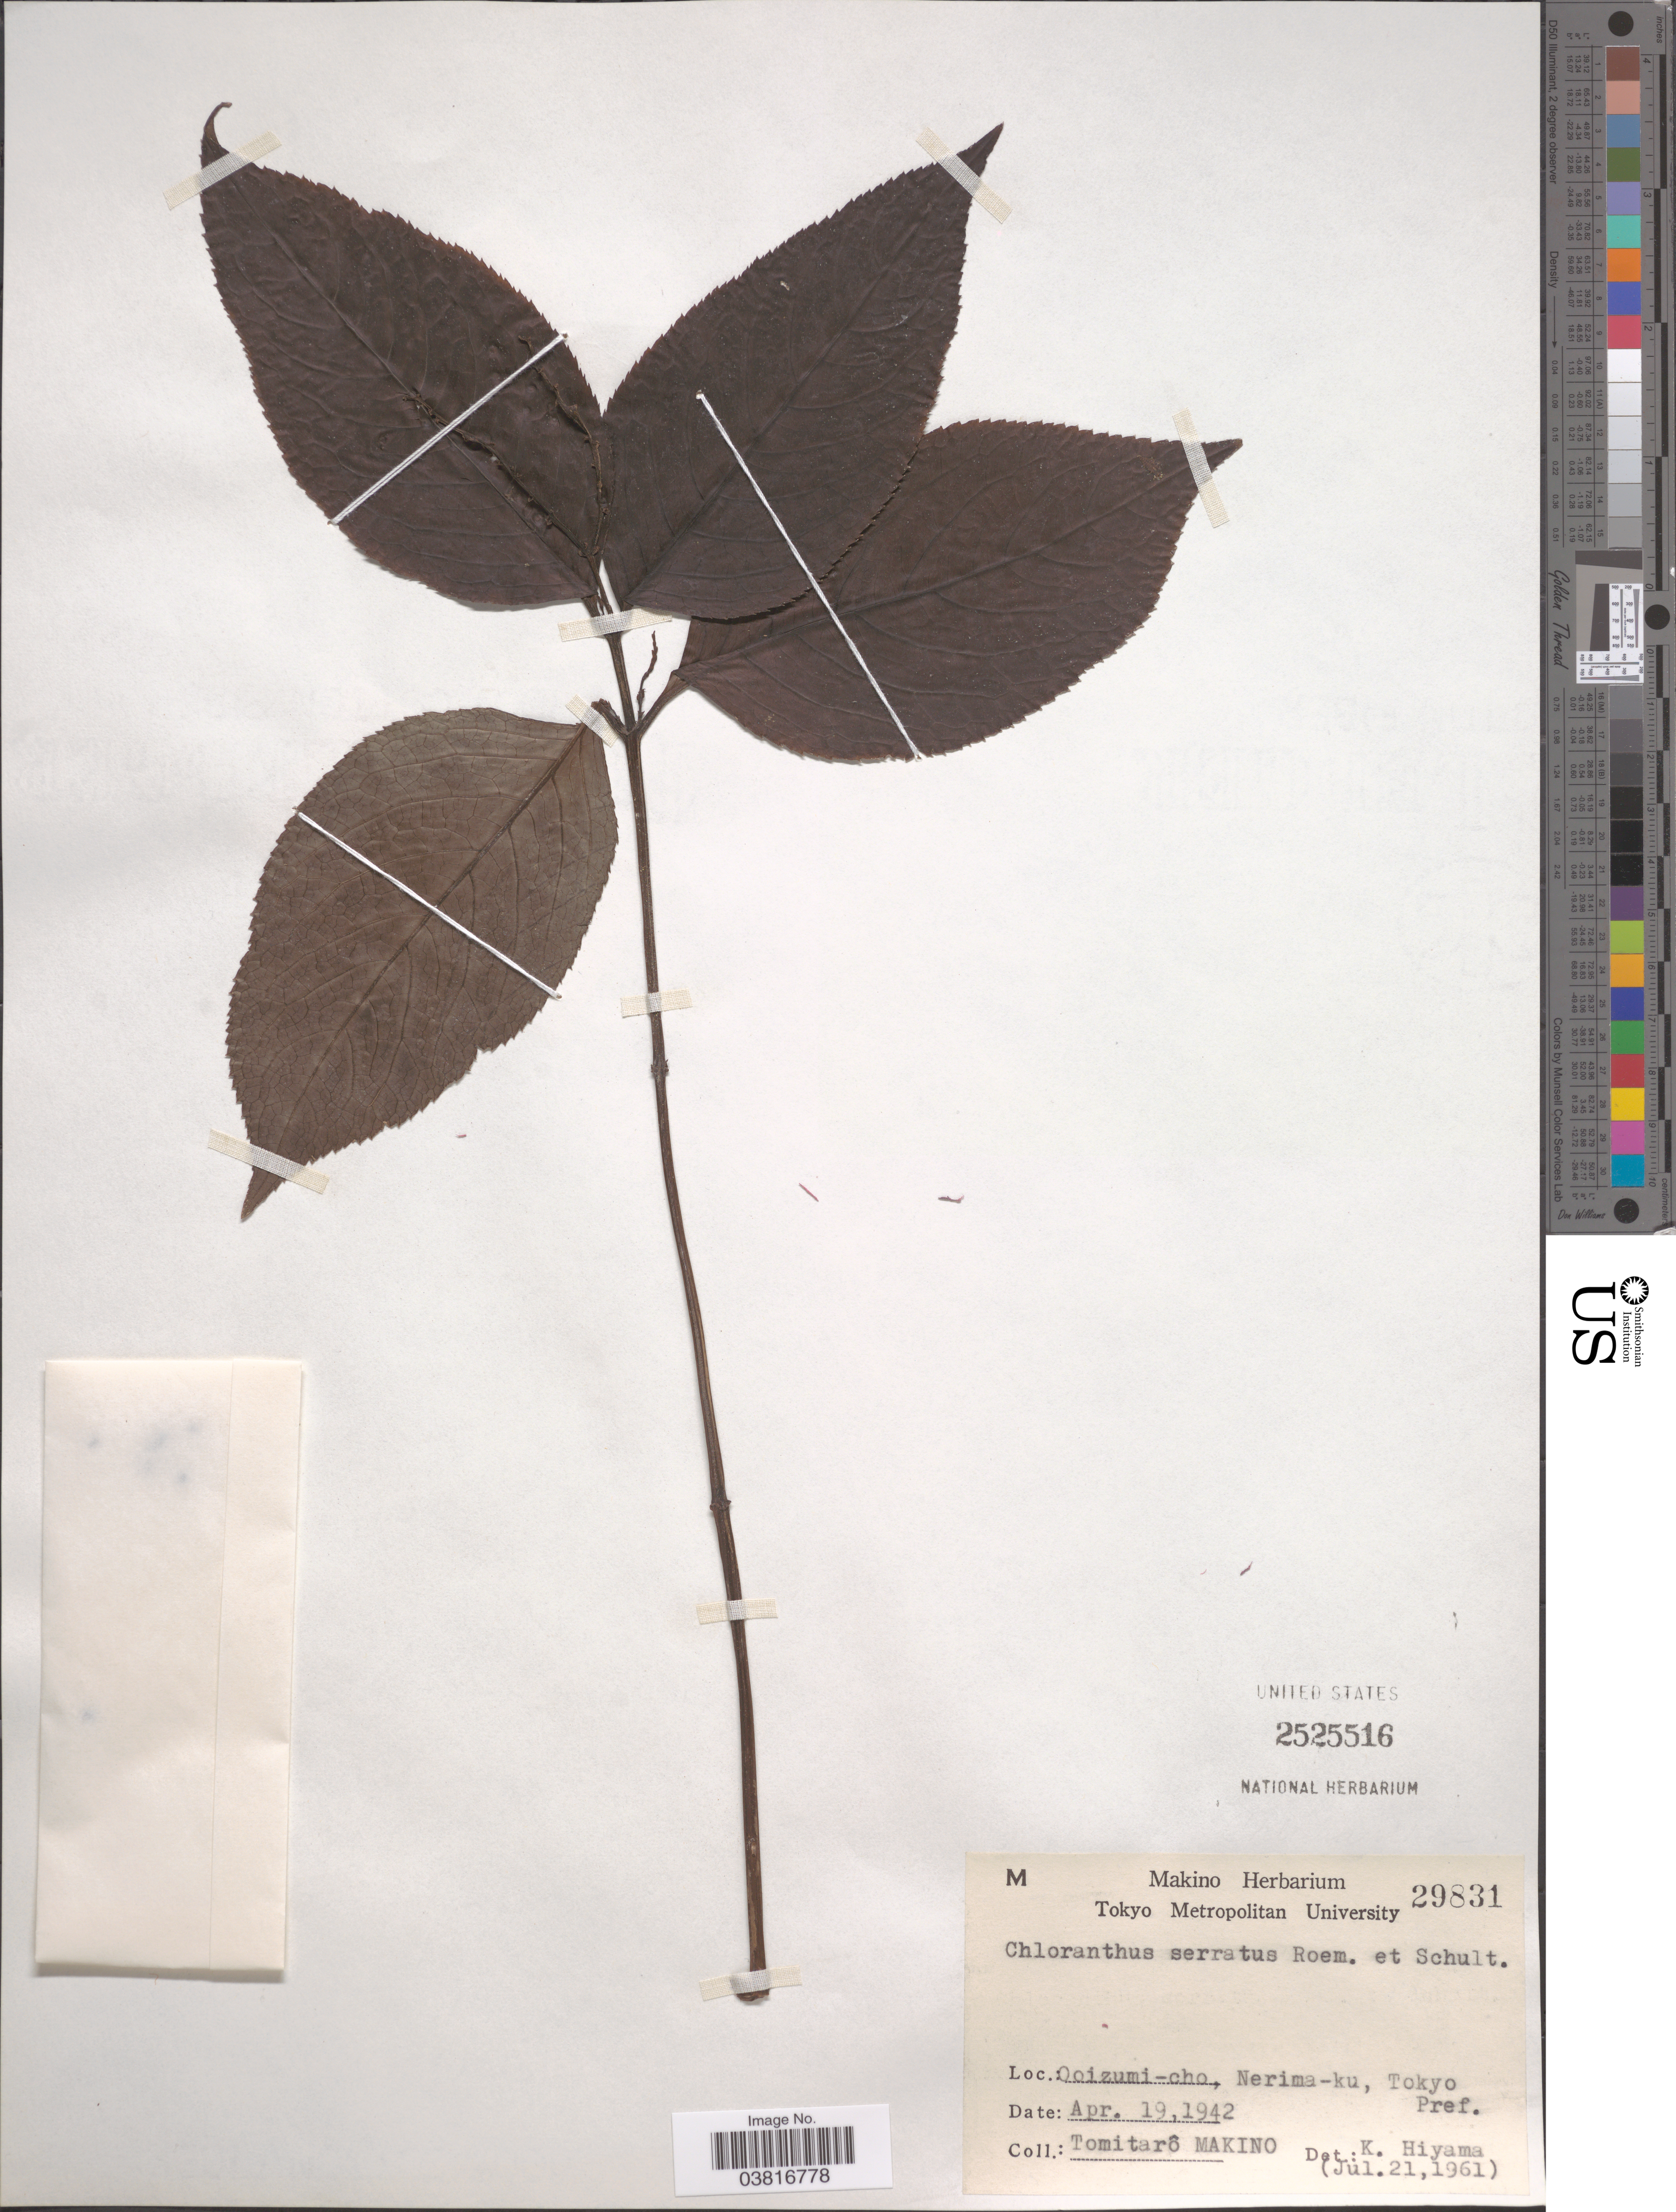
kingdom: Plantae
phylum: Tracheophyta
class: Magnoliopsida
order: Chloranthales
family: Chloranthaceae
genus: Chloranthus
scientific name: Chloranthus serratus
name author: (Thunb.) Roem. & Schult.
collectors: T. Makino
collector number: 29831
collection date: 1942-04-19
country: Japan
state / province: Tokyo, Federal City of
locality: Ooizumi-cho, Nerima-ku, Tokyo Pref.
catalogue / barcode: US 2525516